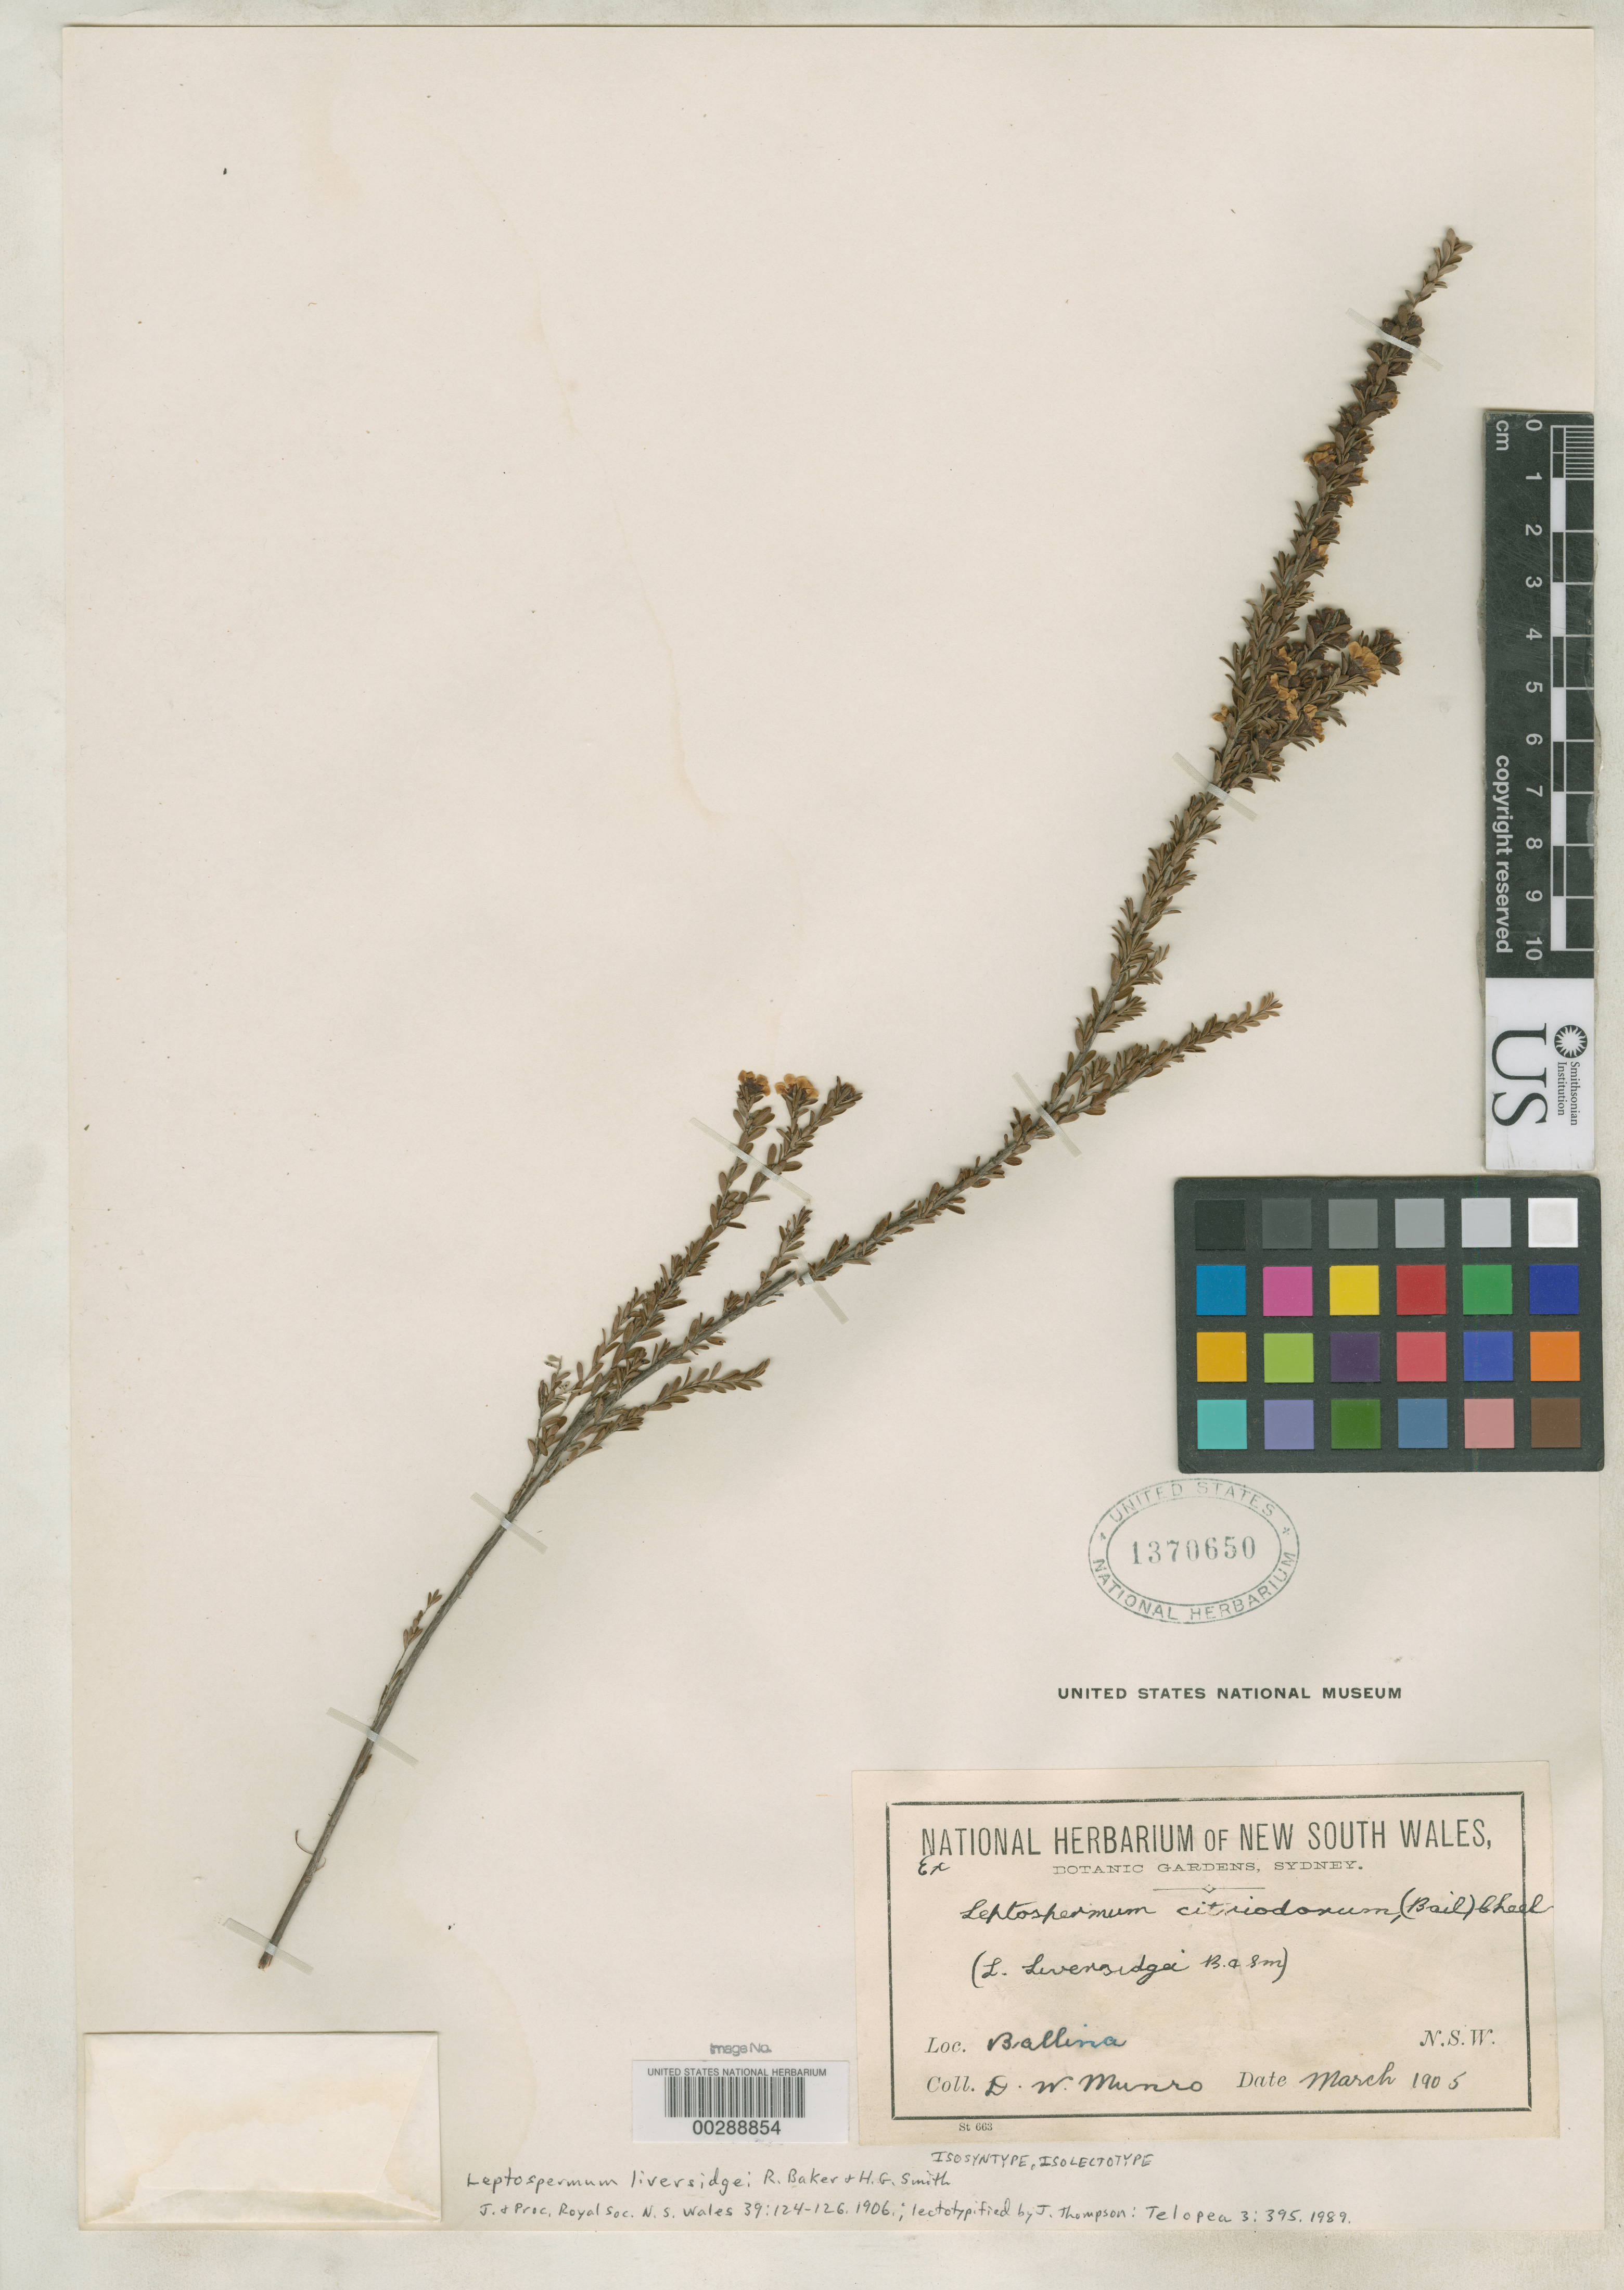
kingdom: Plantae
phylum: Tracheophyta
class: Magnoliopsida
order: Myrtales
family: Myrtaceae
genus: Leptospermum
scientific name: Leptospermum liversidgei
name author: R.T. Baker & H.G. Sm.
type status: Isolectotype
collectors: D. W. Munro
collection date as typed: Mar 1905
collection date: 1905-03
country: Australia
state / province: New South Wales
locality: Ballina.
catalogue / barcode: US 1370650